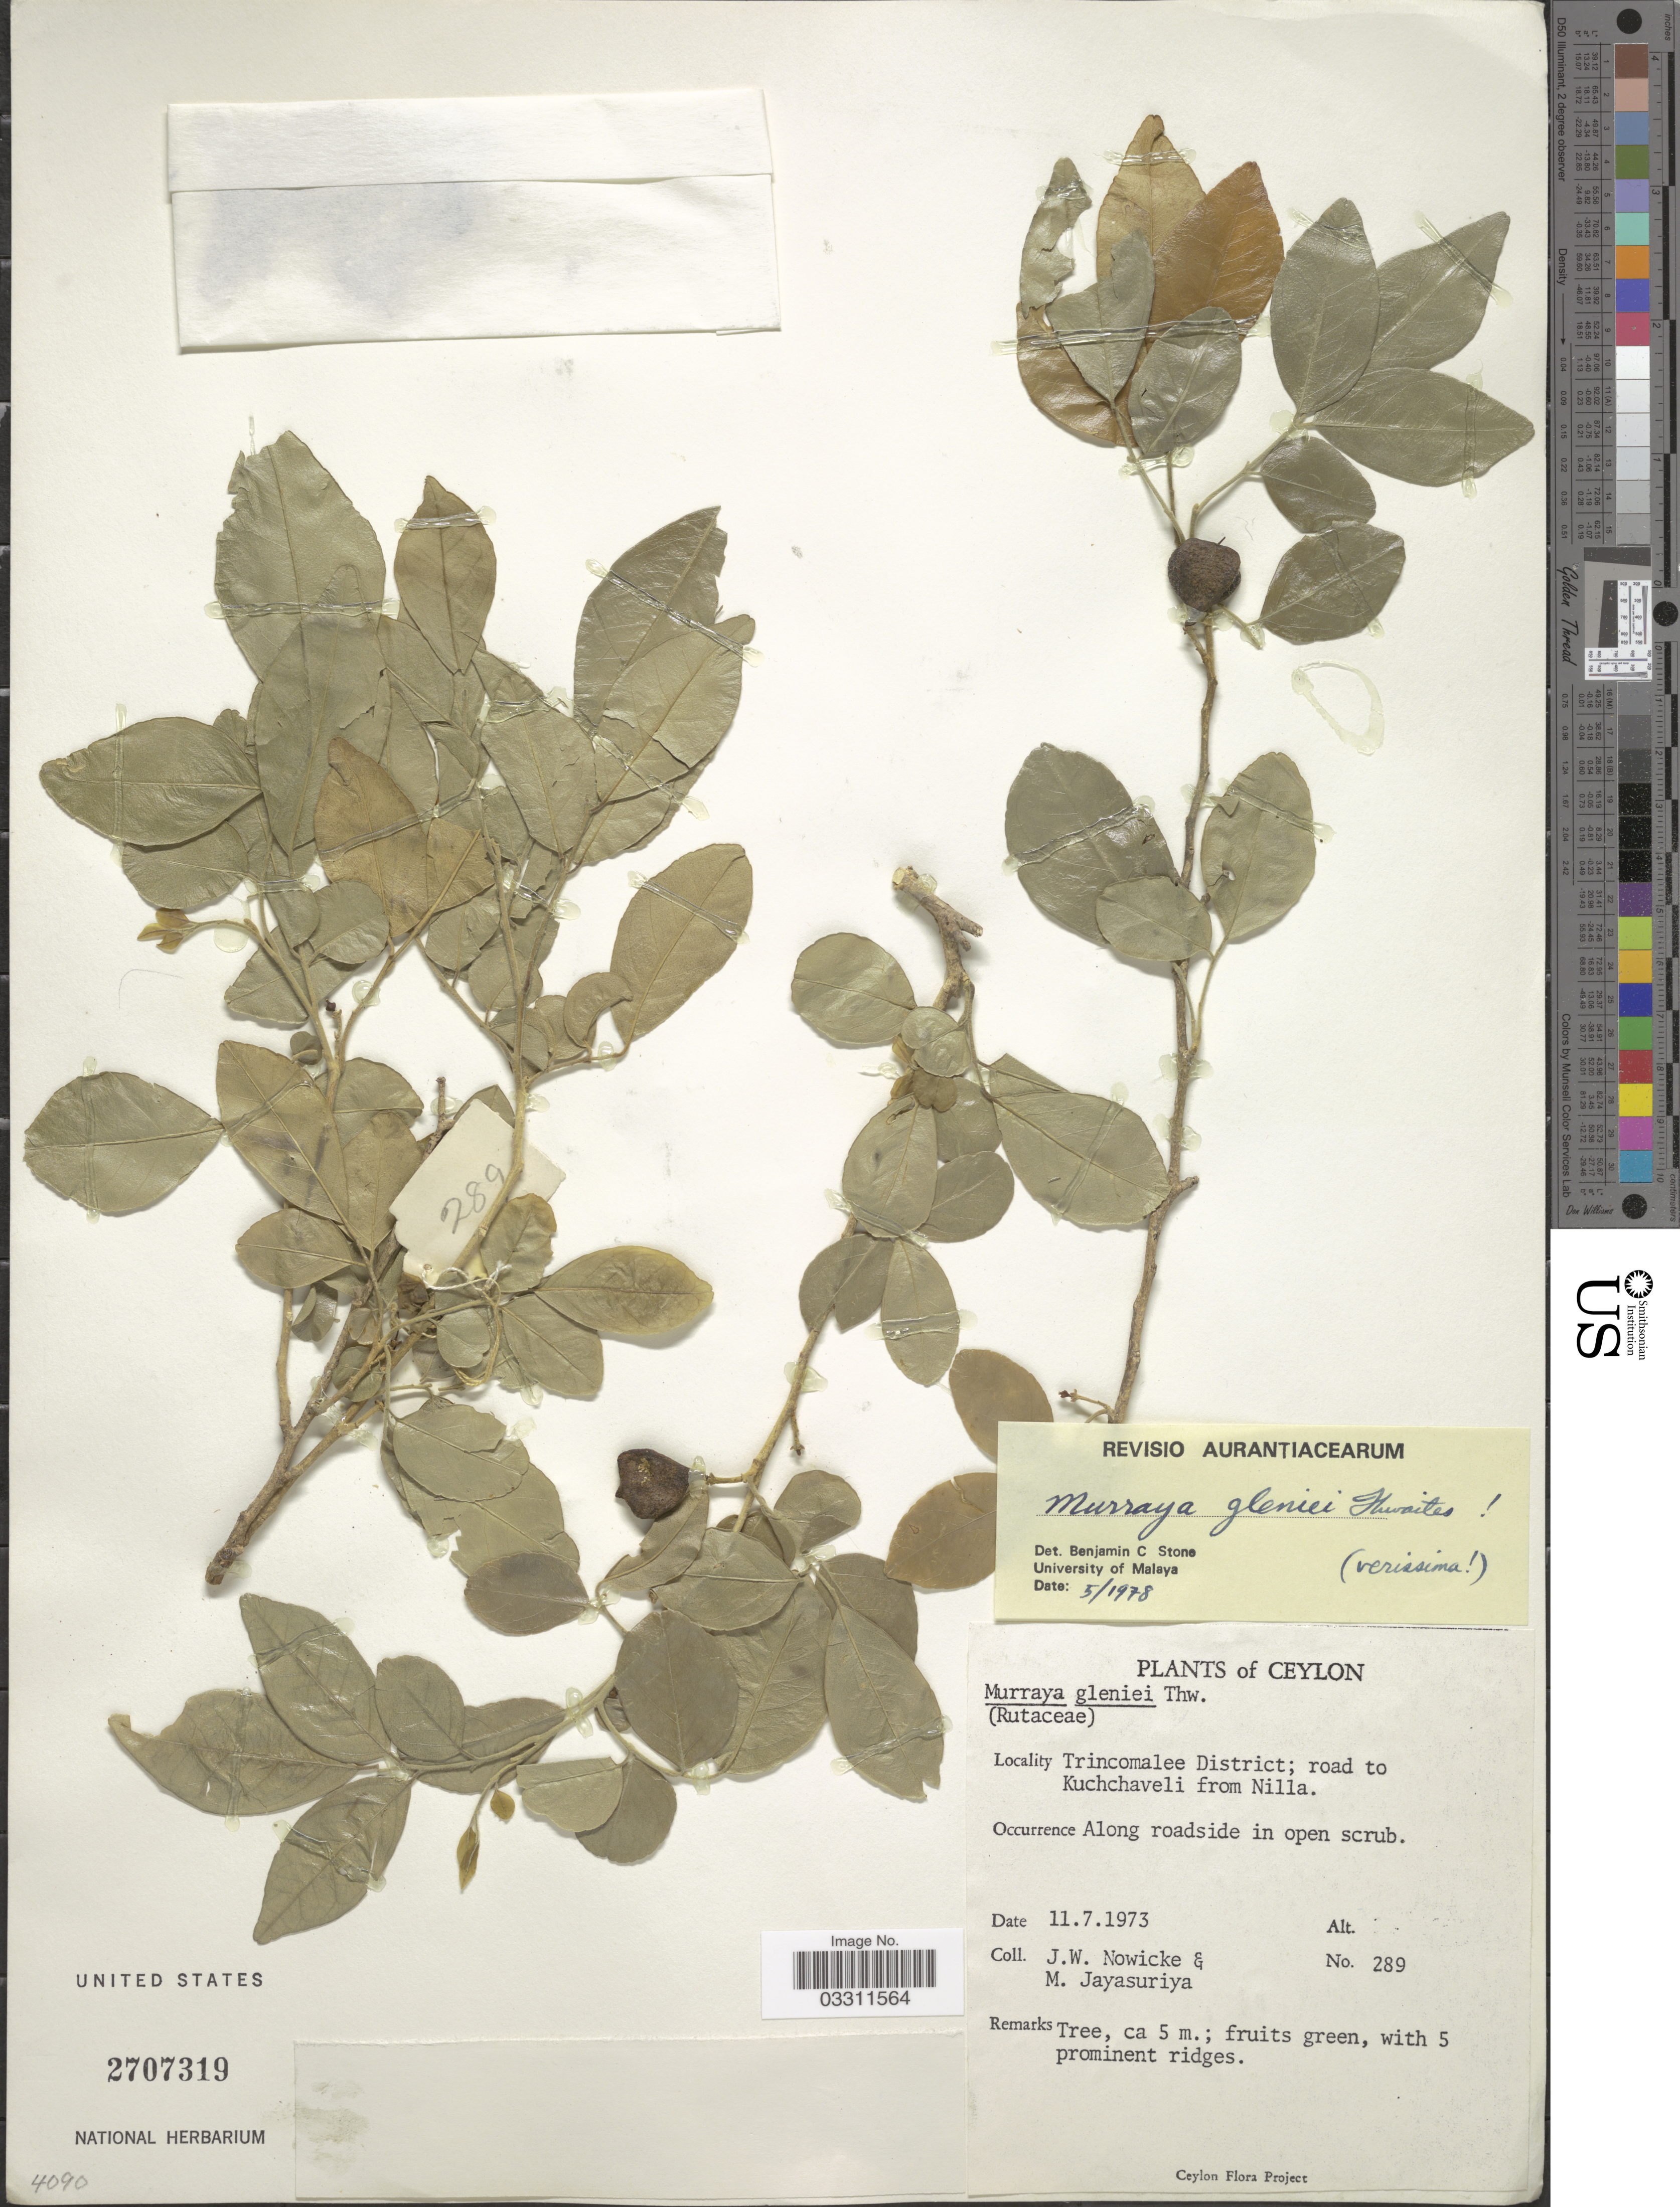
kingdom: Plantae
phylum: Tracheophyta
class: Magnoliopsida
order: Sapindales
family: Rutaceae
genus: Murraya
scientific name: Murraya glenieii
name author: Thwaites ex Oliv.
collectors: J. W. Nowicke & M. Jayasuriya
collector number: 289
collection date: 1973-07-11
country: Sri Lanka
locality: Ceylon. Trincomalee District; road to Kuchchaveli from Nilla.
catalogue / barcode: US 2707319